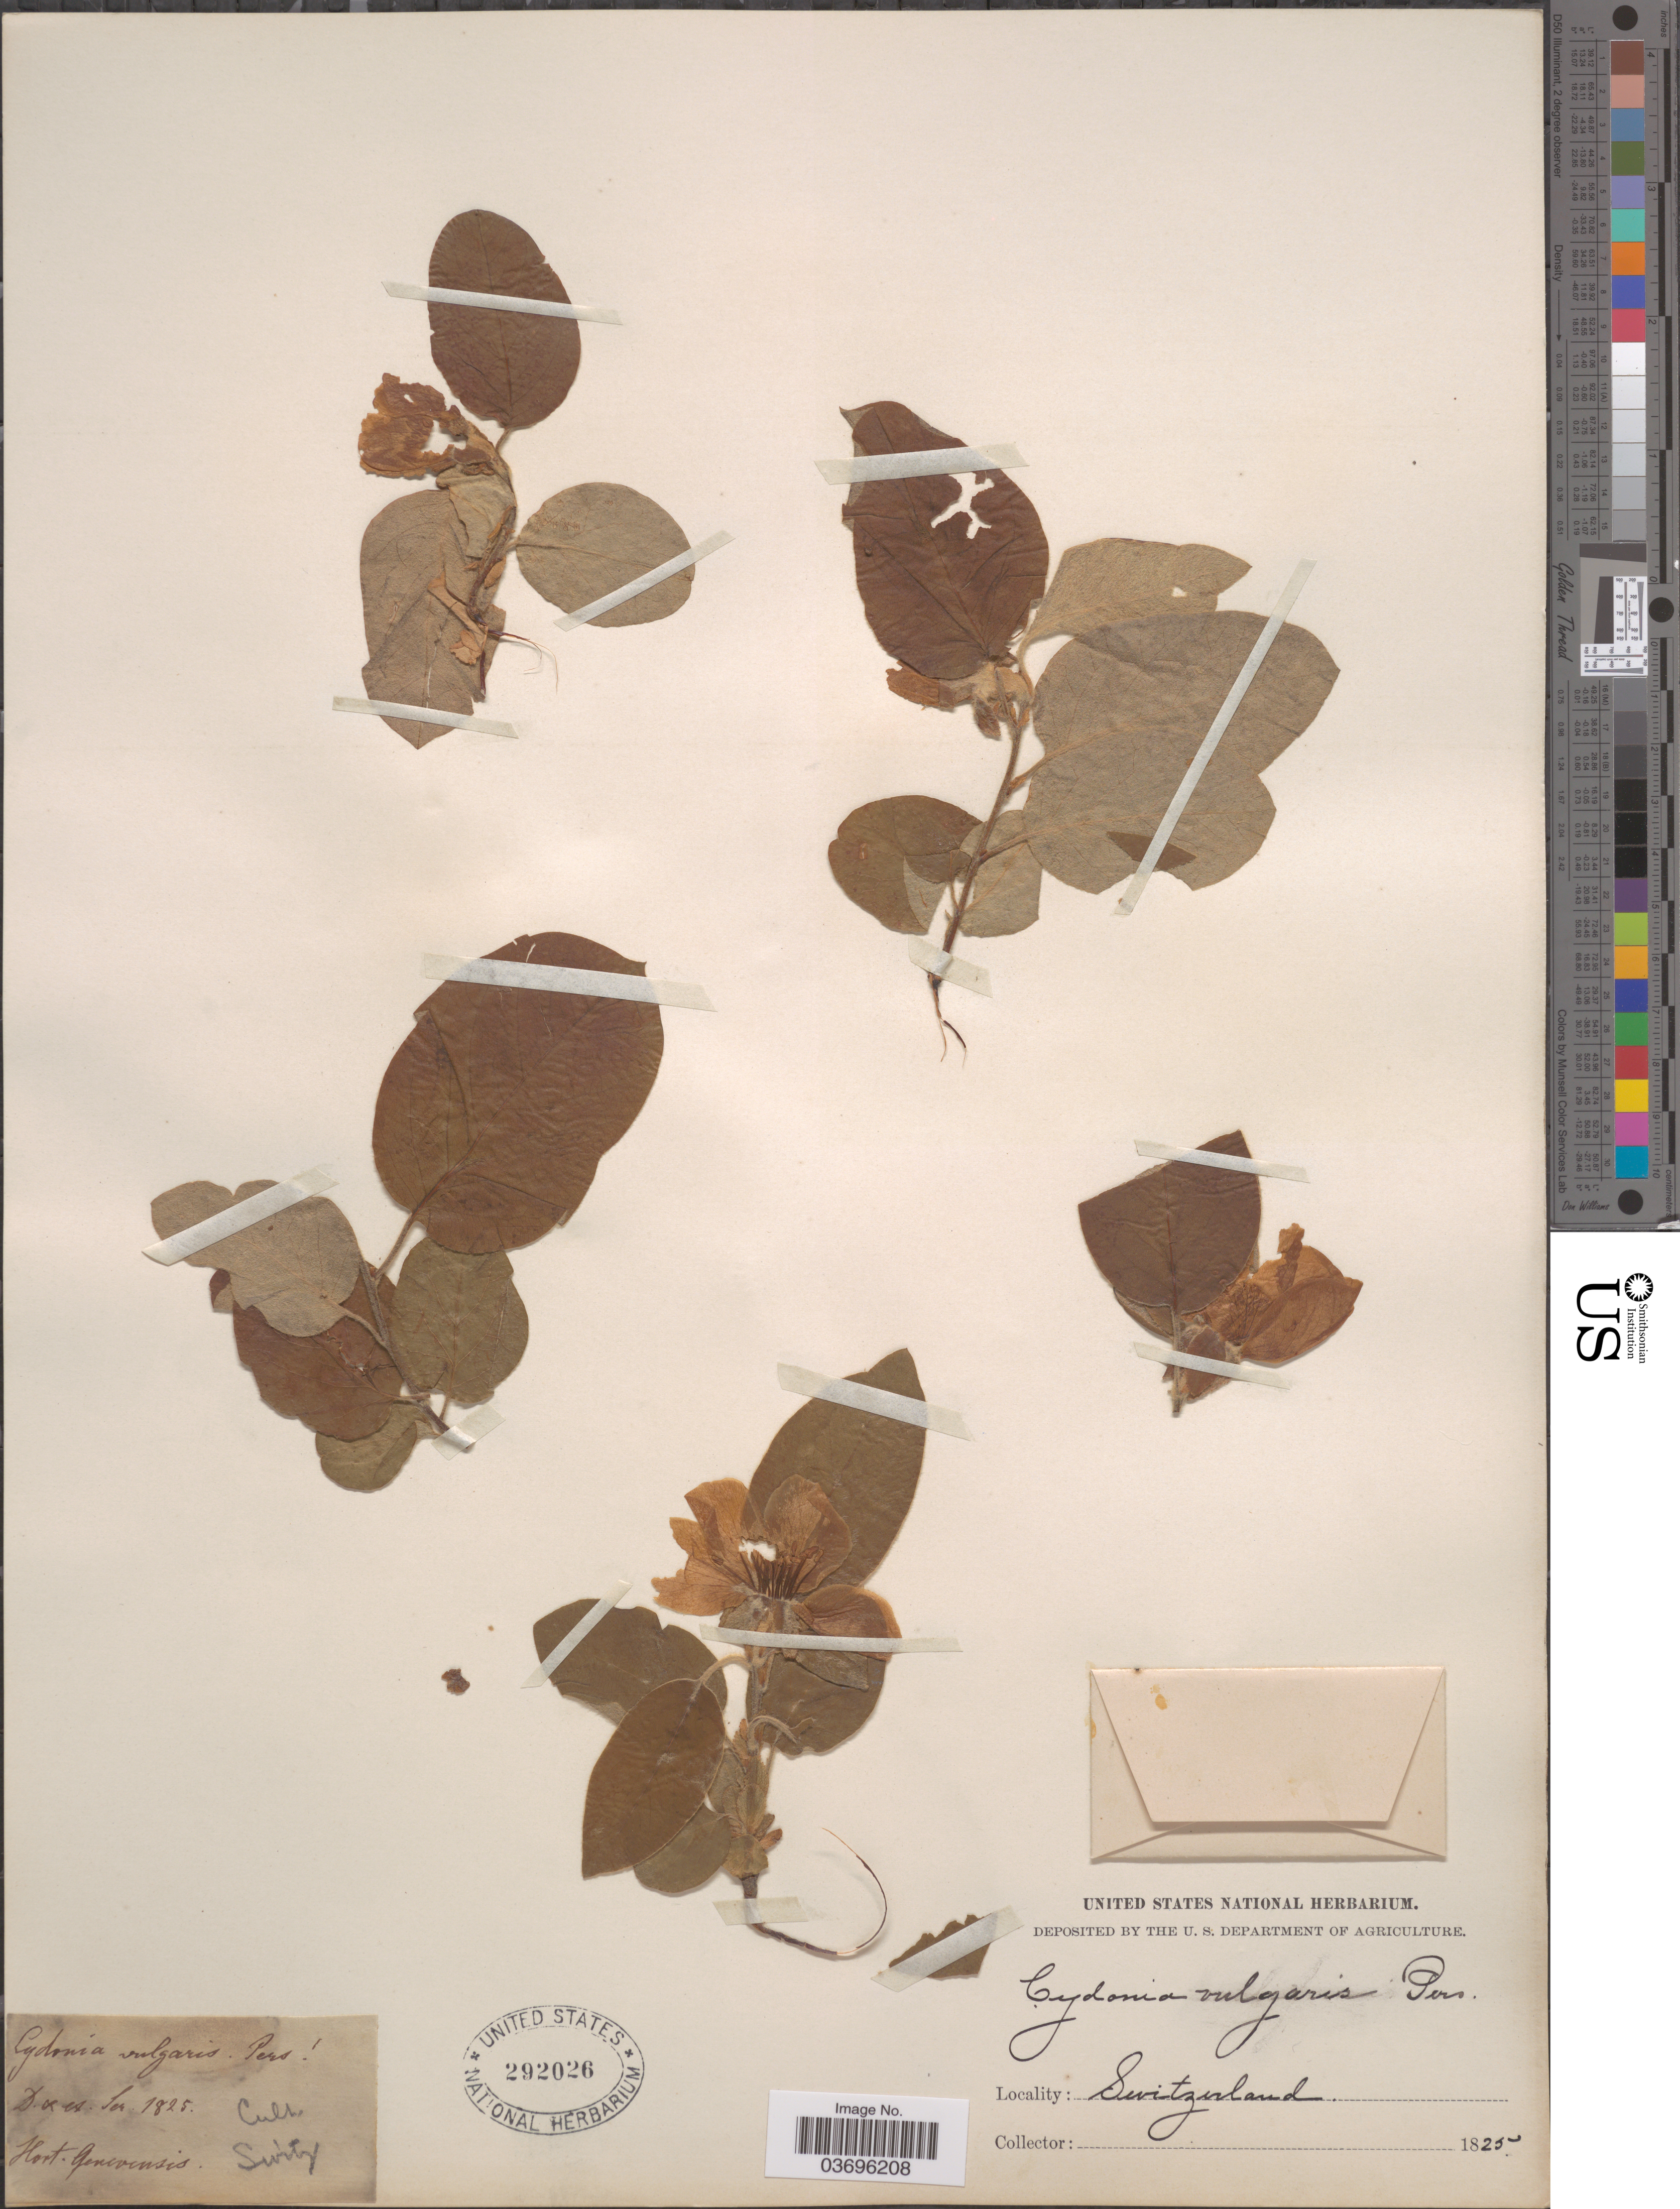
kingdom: Plantae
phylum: Tracheophyta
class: Magnoliopsida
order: Rosales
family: Rosaceae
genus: Cydonia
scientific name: Cydonia vulgaris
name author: Pers.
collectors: ex herb. United States National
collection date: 1825-09/1825-12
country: Switzerland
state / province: Genève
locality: Hort. Genevensis.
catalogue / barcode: US 292026